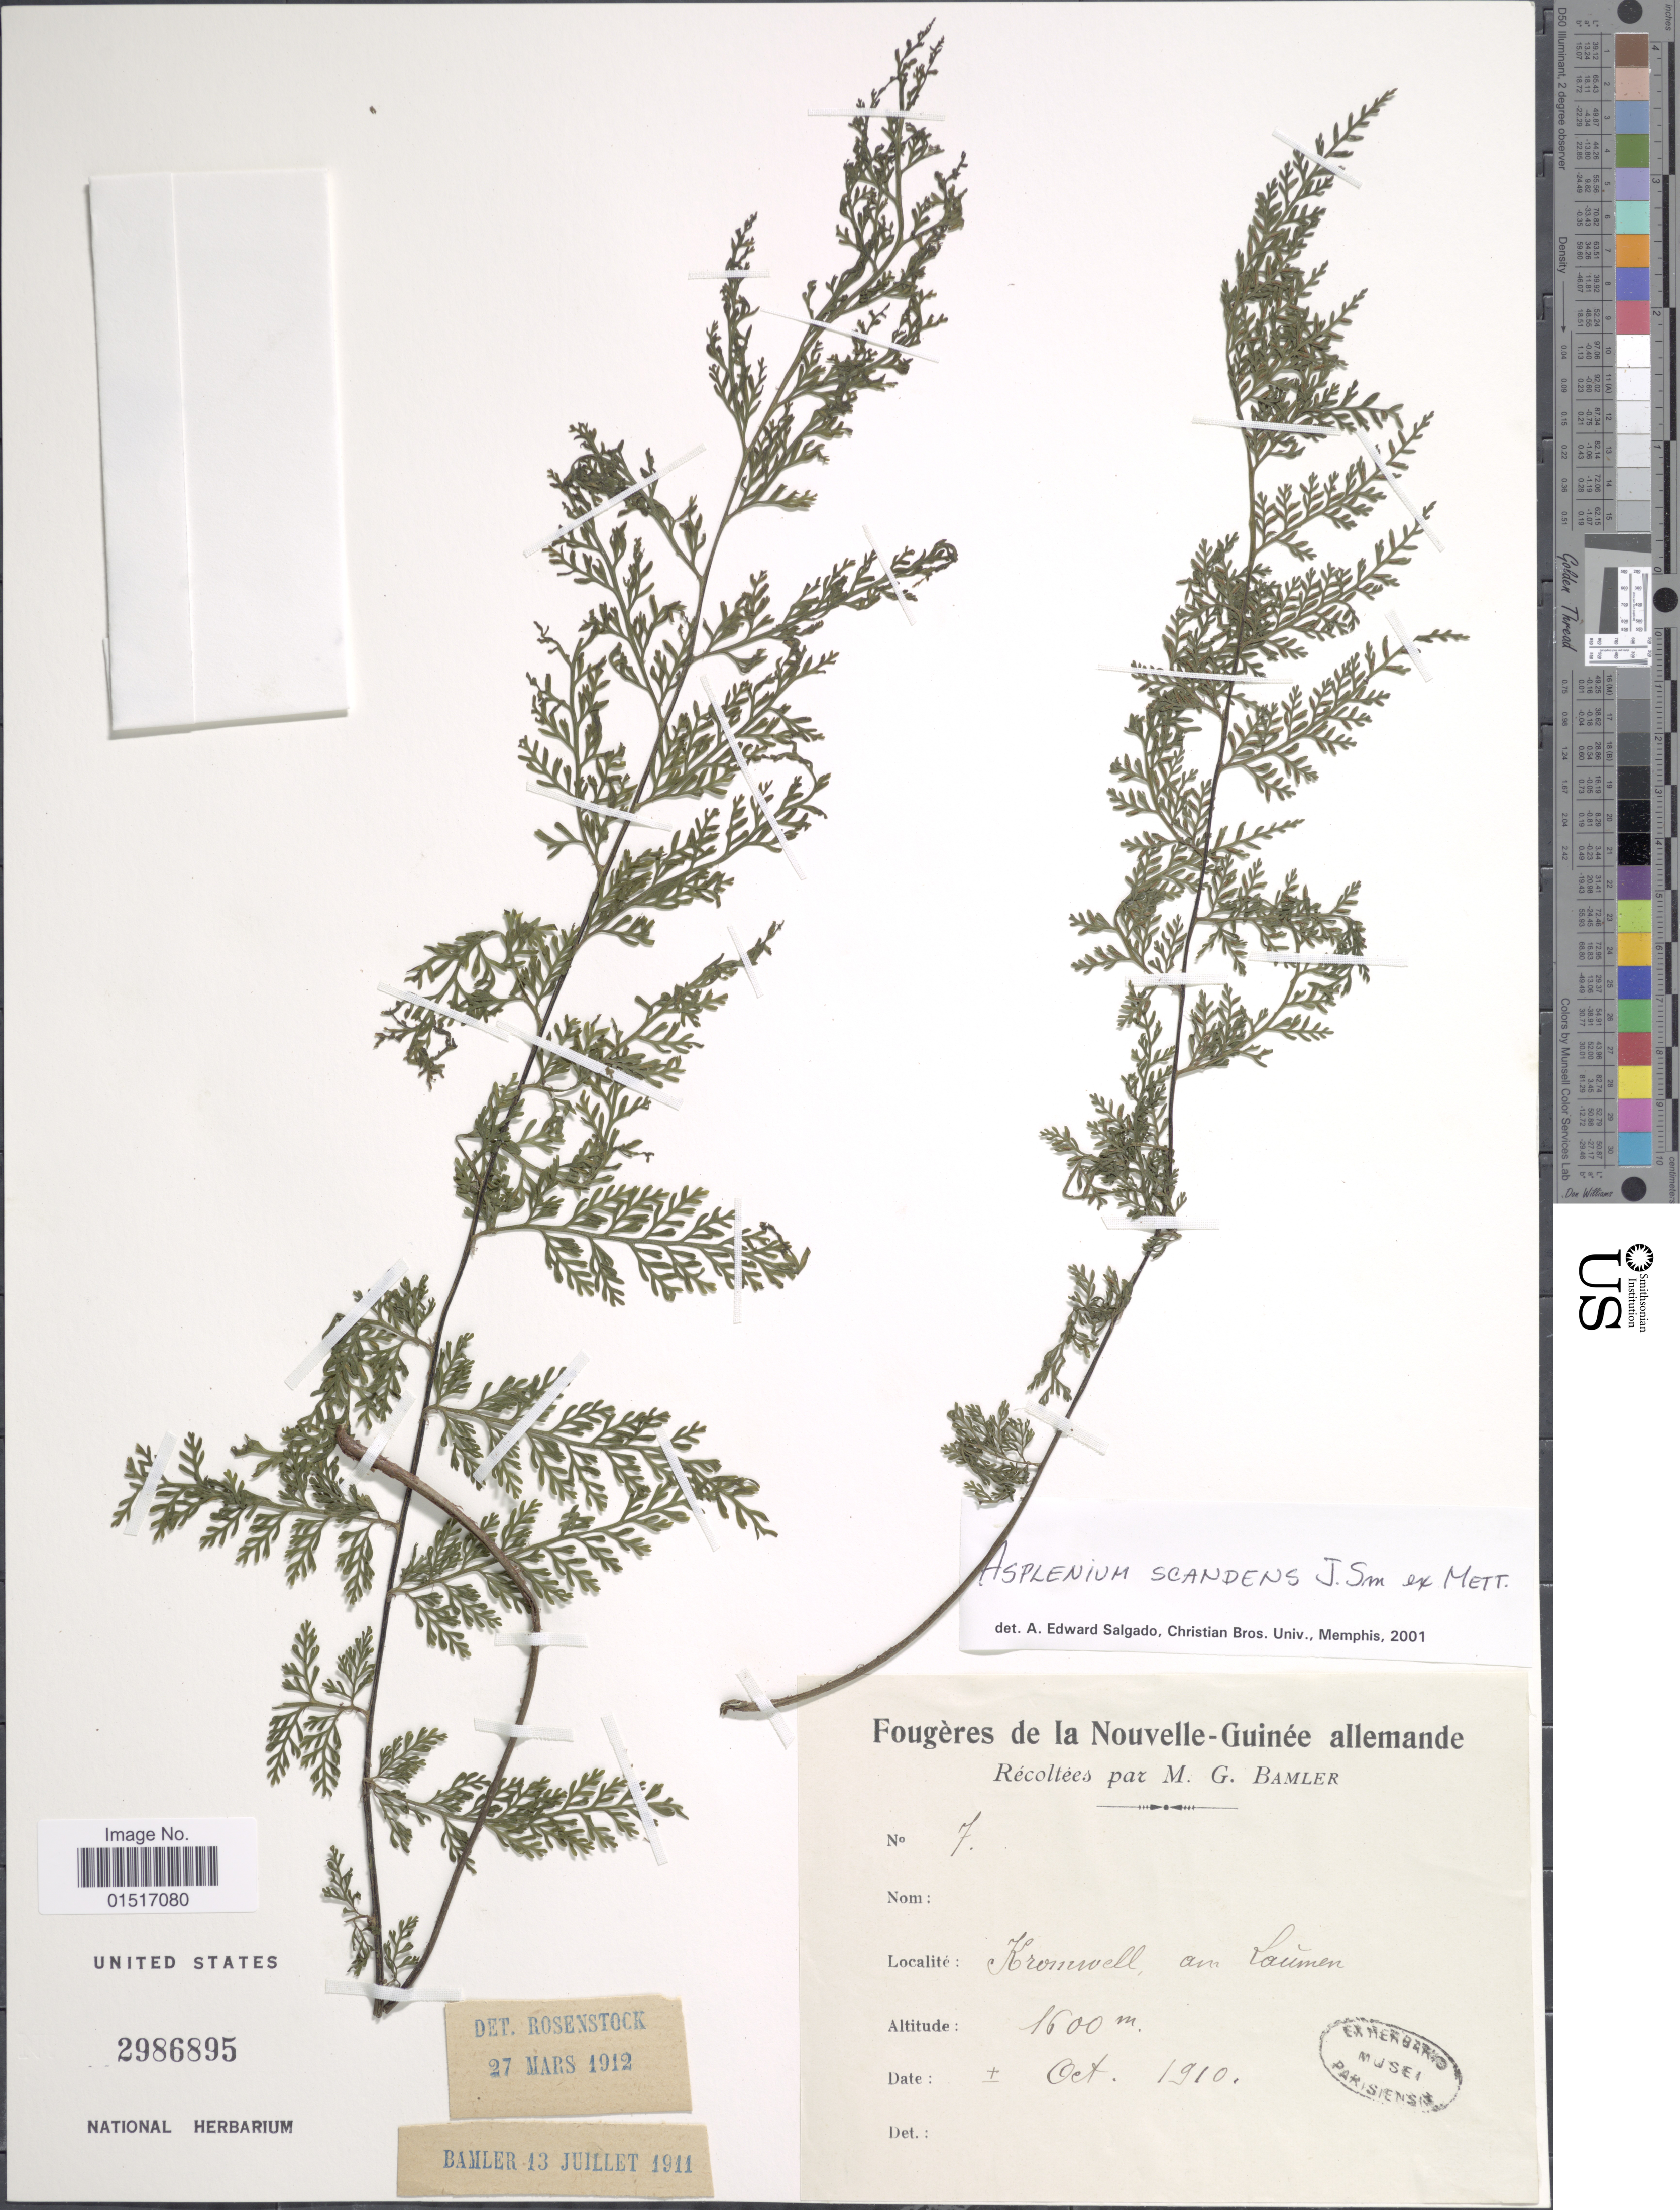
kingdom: Plantae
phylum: Tracheophyta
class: Polypodiopsida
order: Polypodiales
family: Aspleniaceae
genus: Asplenium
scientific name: Asplenium scandens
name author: J. Sm. ex Mett.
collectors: M. Bamler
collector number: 7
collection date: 1910-10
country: Papua New Guinea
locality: Nouvelle-Guinée allemande. Kromwell an Laumen [interpreted]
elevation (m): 1600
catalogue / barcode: US 2986895